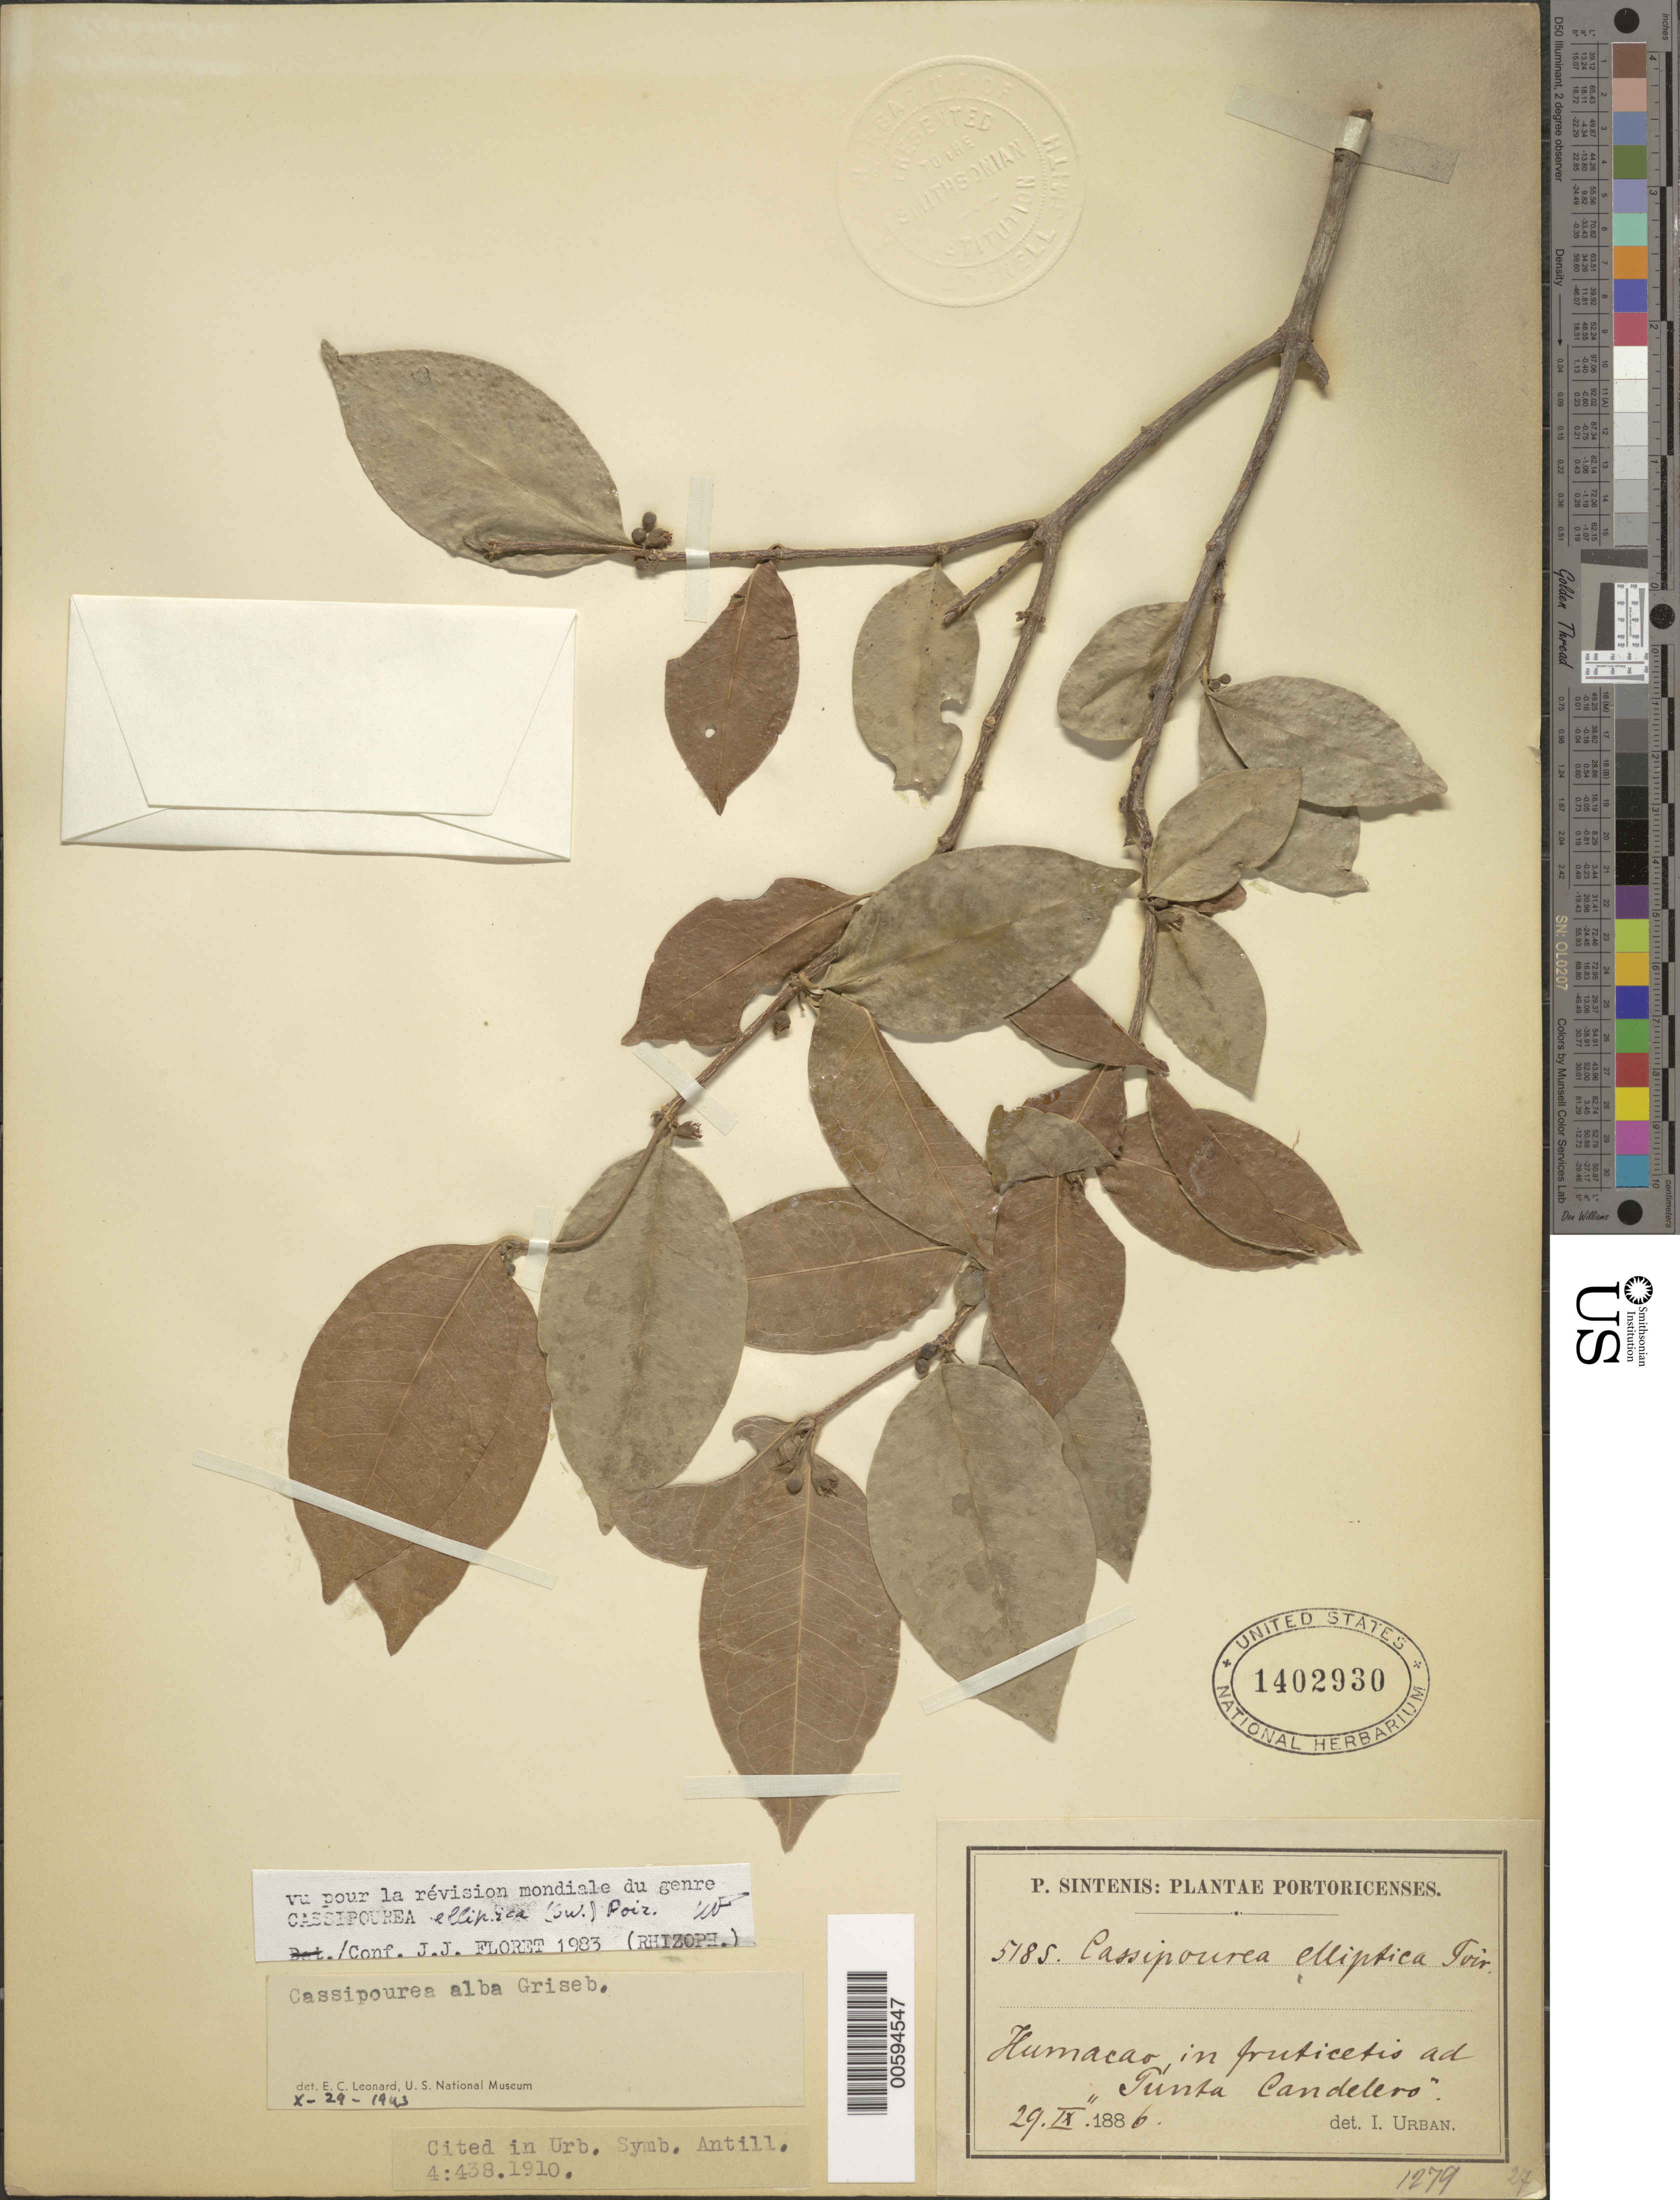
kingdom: Plantae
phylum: Tracheophyta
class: Magnoliopsida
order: Malpighiales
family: Rhizophoraceae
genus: Cassipourea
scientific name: Cassipourea elliptica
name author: (Sw.) Poir.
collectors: P. Sintenis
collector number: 5185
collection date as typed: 29 Sep 1886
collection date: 1886-09-29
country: Puerto Rico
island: Greater Antilles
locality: Humacao, in fruticetis ad "Punta Candelero"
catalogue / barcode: US 1402930